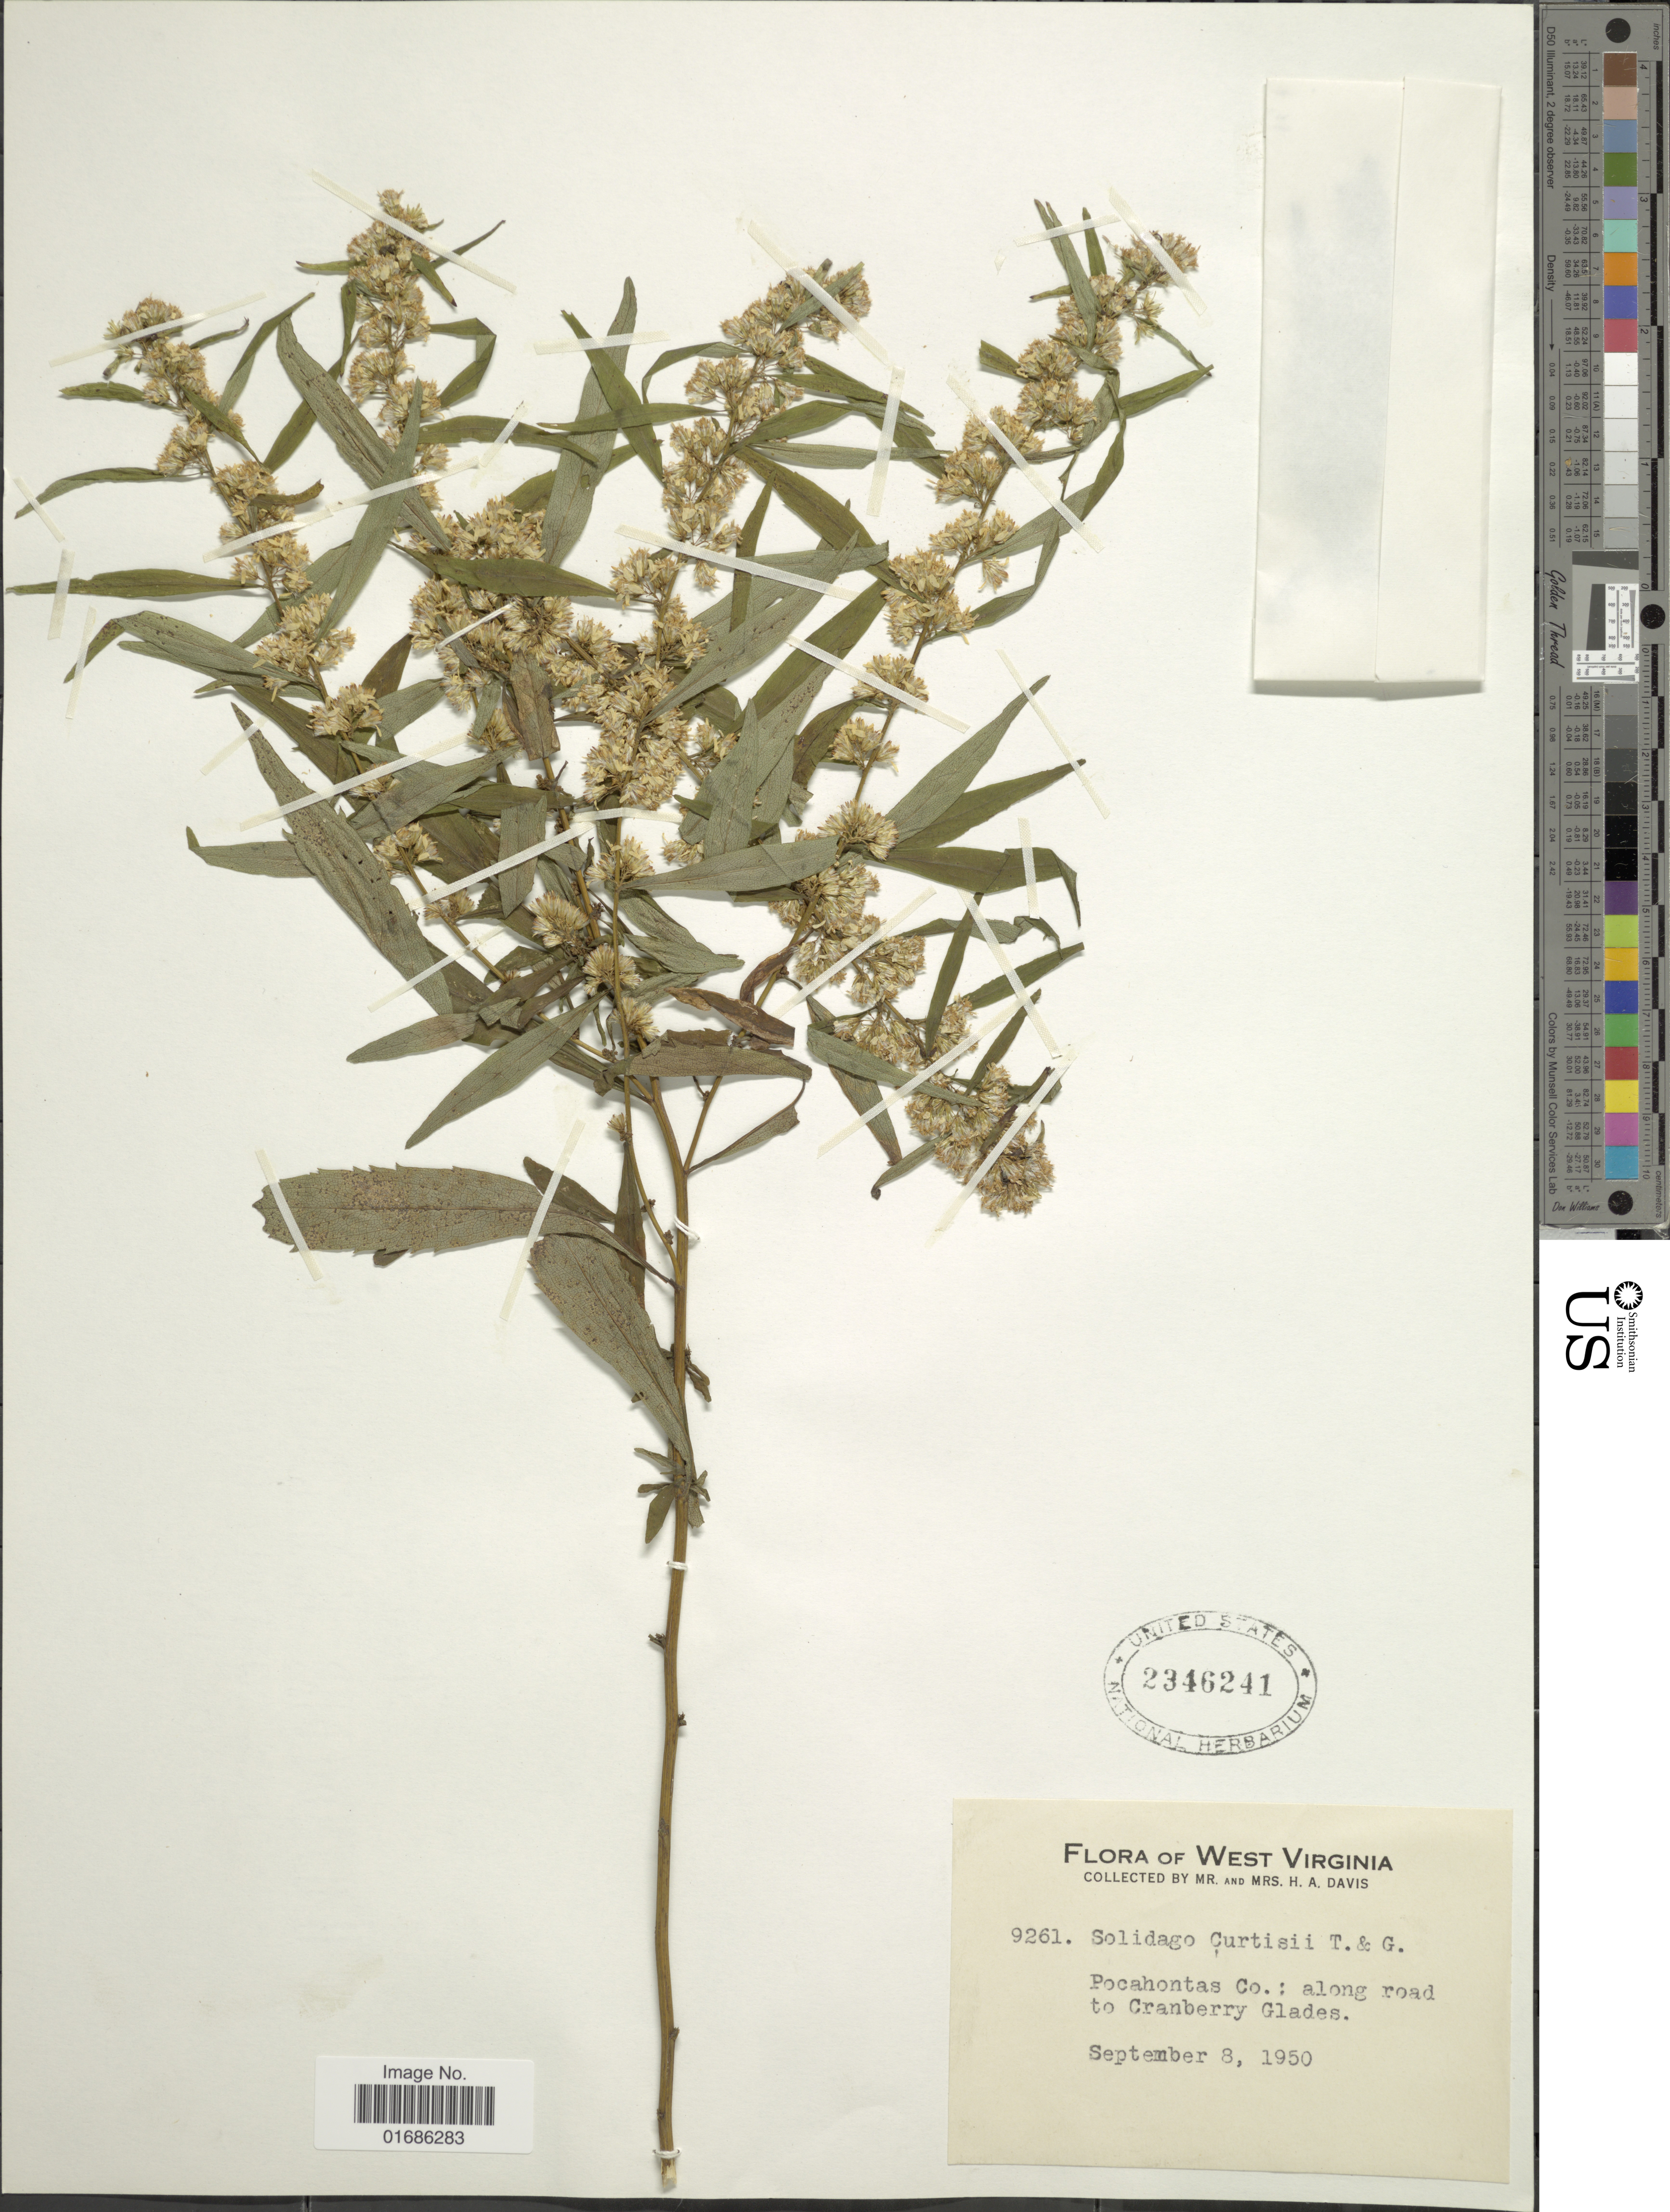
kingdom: Plantae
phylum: Tracheophyta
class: Magnoliopsida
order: Asterales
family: Asteraceae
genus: Solidago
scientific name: Solidago curtisii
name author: Torr. & A. Gray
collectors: H. Davis & H. Davis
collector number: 9261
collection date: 1950-09-08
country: United States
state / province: West Virginia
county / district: Pocahontas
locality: Pocahontas Co.: Along road to Granberry Glades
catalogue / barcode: US 2346241